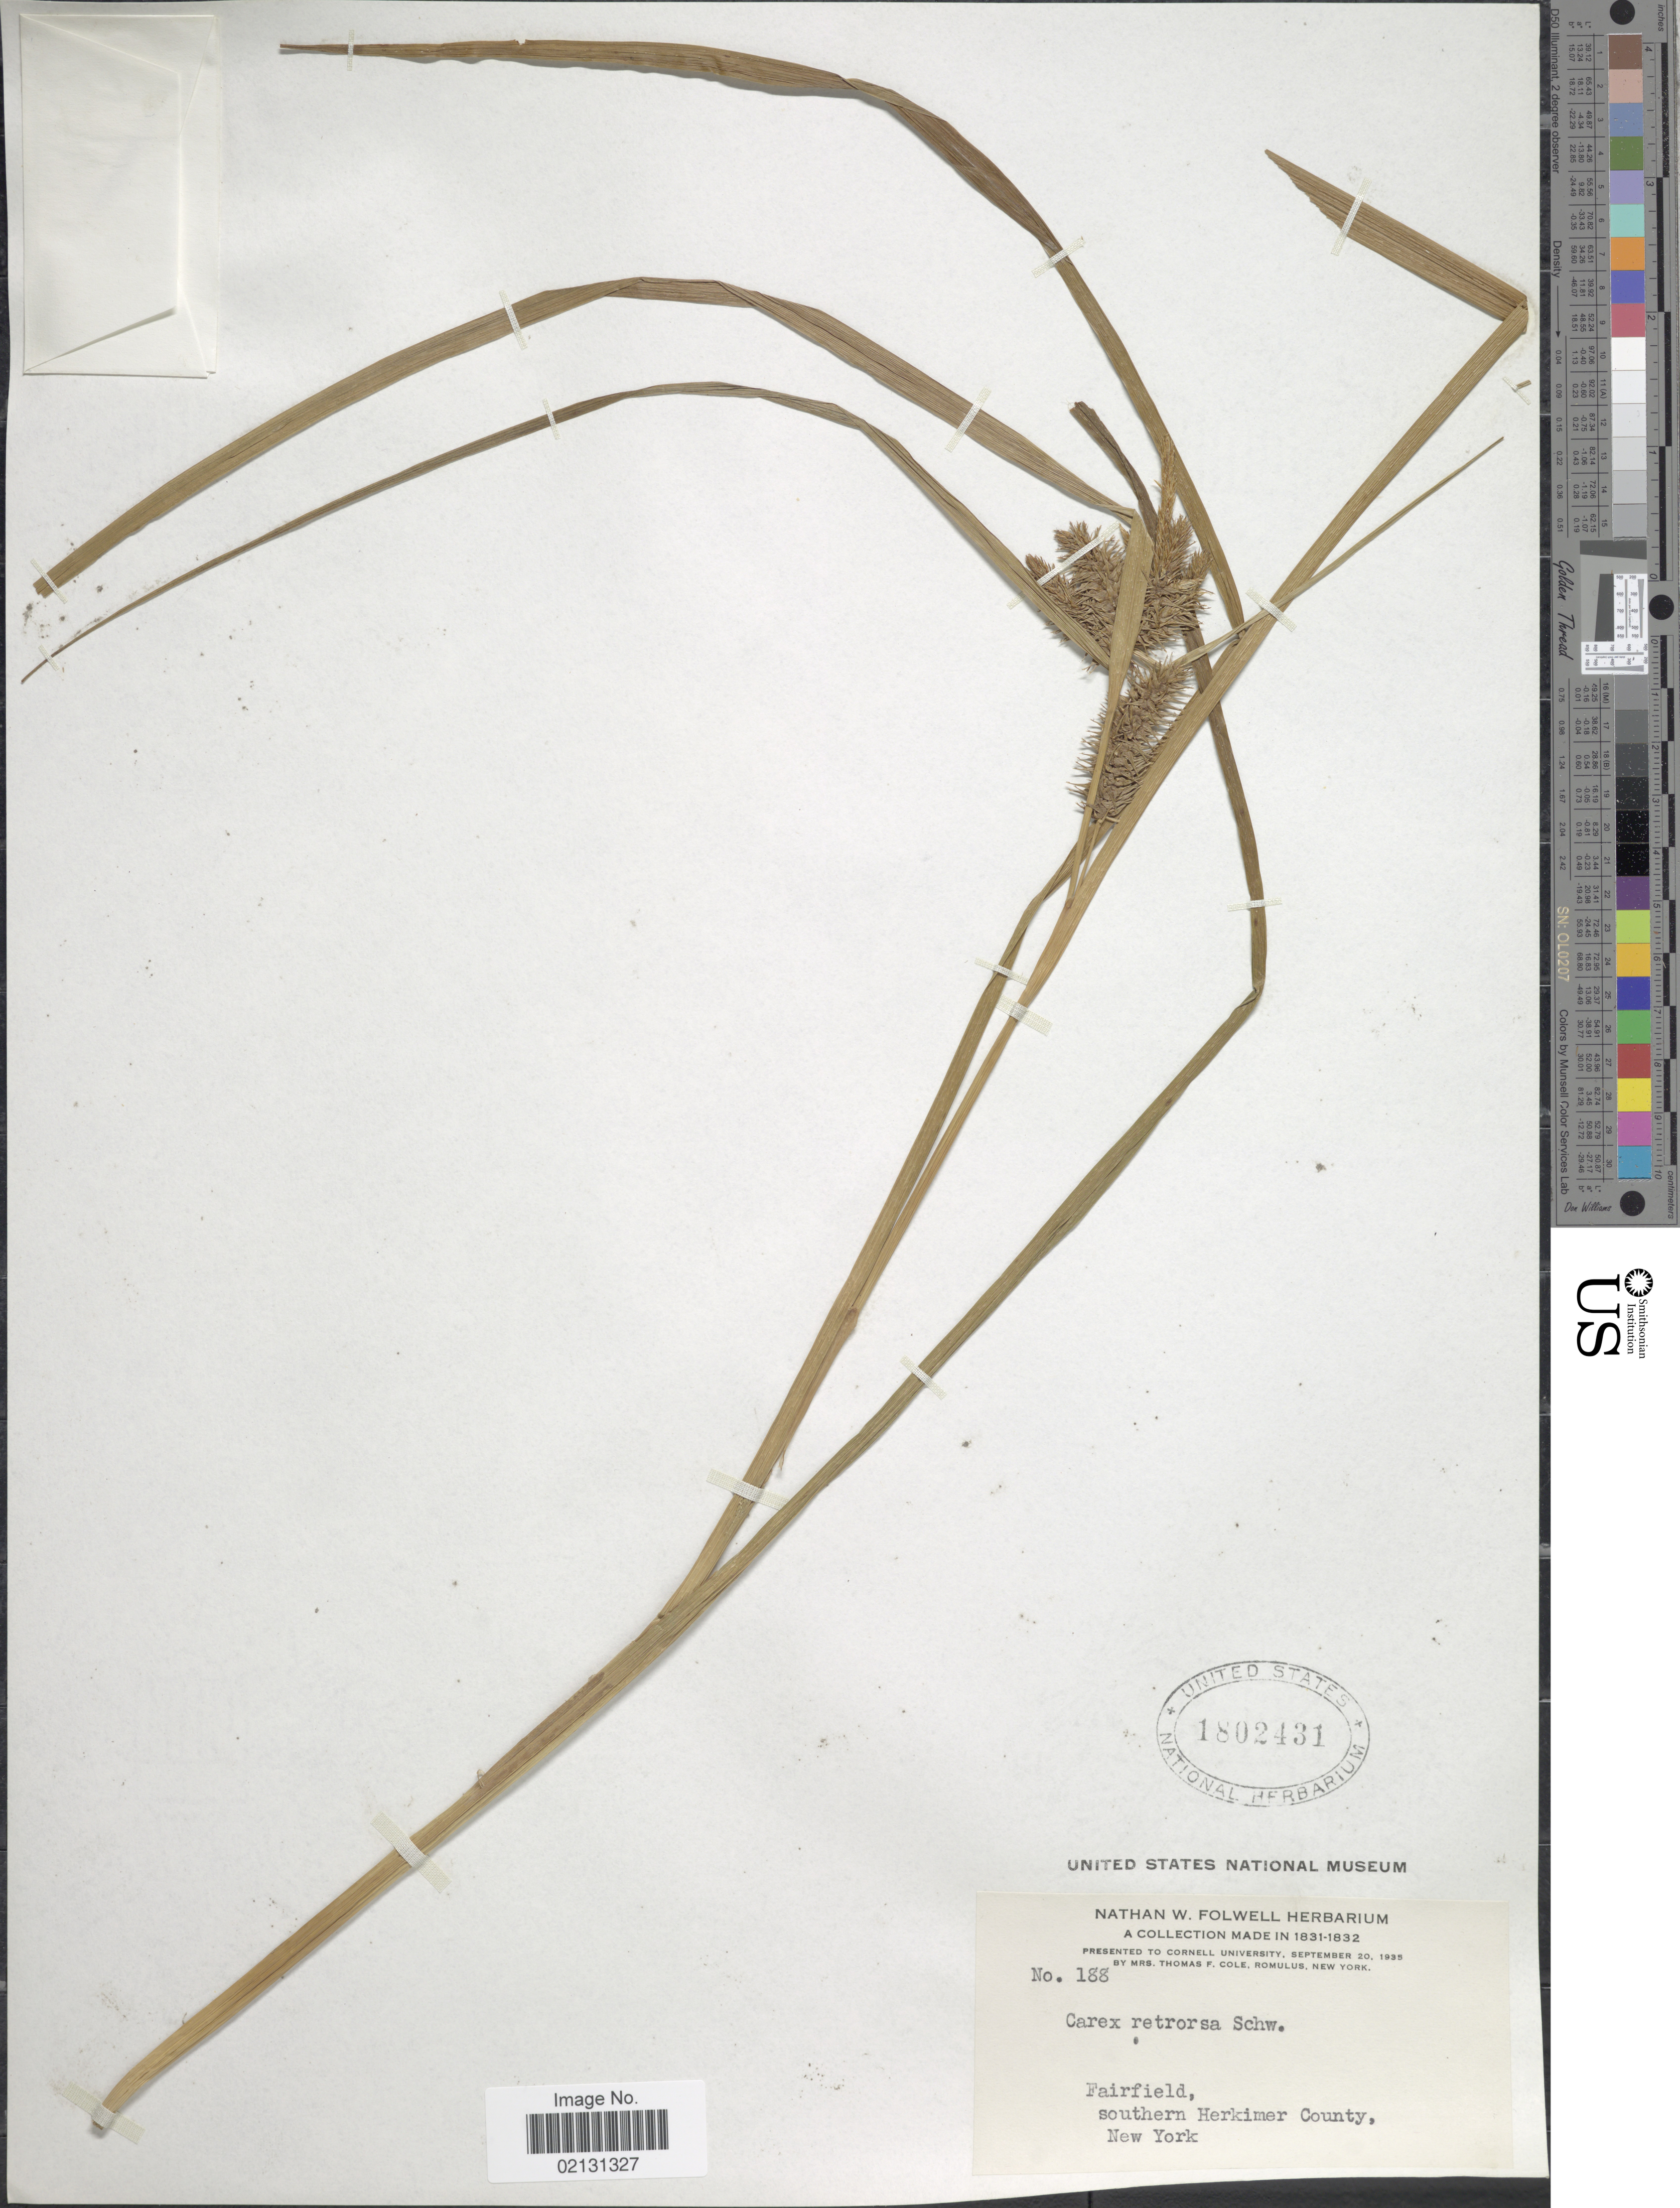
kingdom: Plantae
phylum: Tracheophyta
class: Liliopsida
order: Poales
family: Cyperaceae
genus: Carex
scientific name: Carex retrorsa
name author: Schwein.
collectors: T. Cole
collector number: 188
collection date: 1831/1832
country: United States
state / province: New York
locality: Fairfield, southern Herkimer County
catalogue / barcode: US 1802431